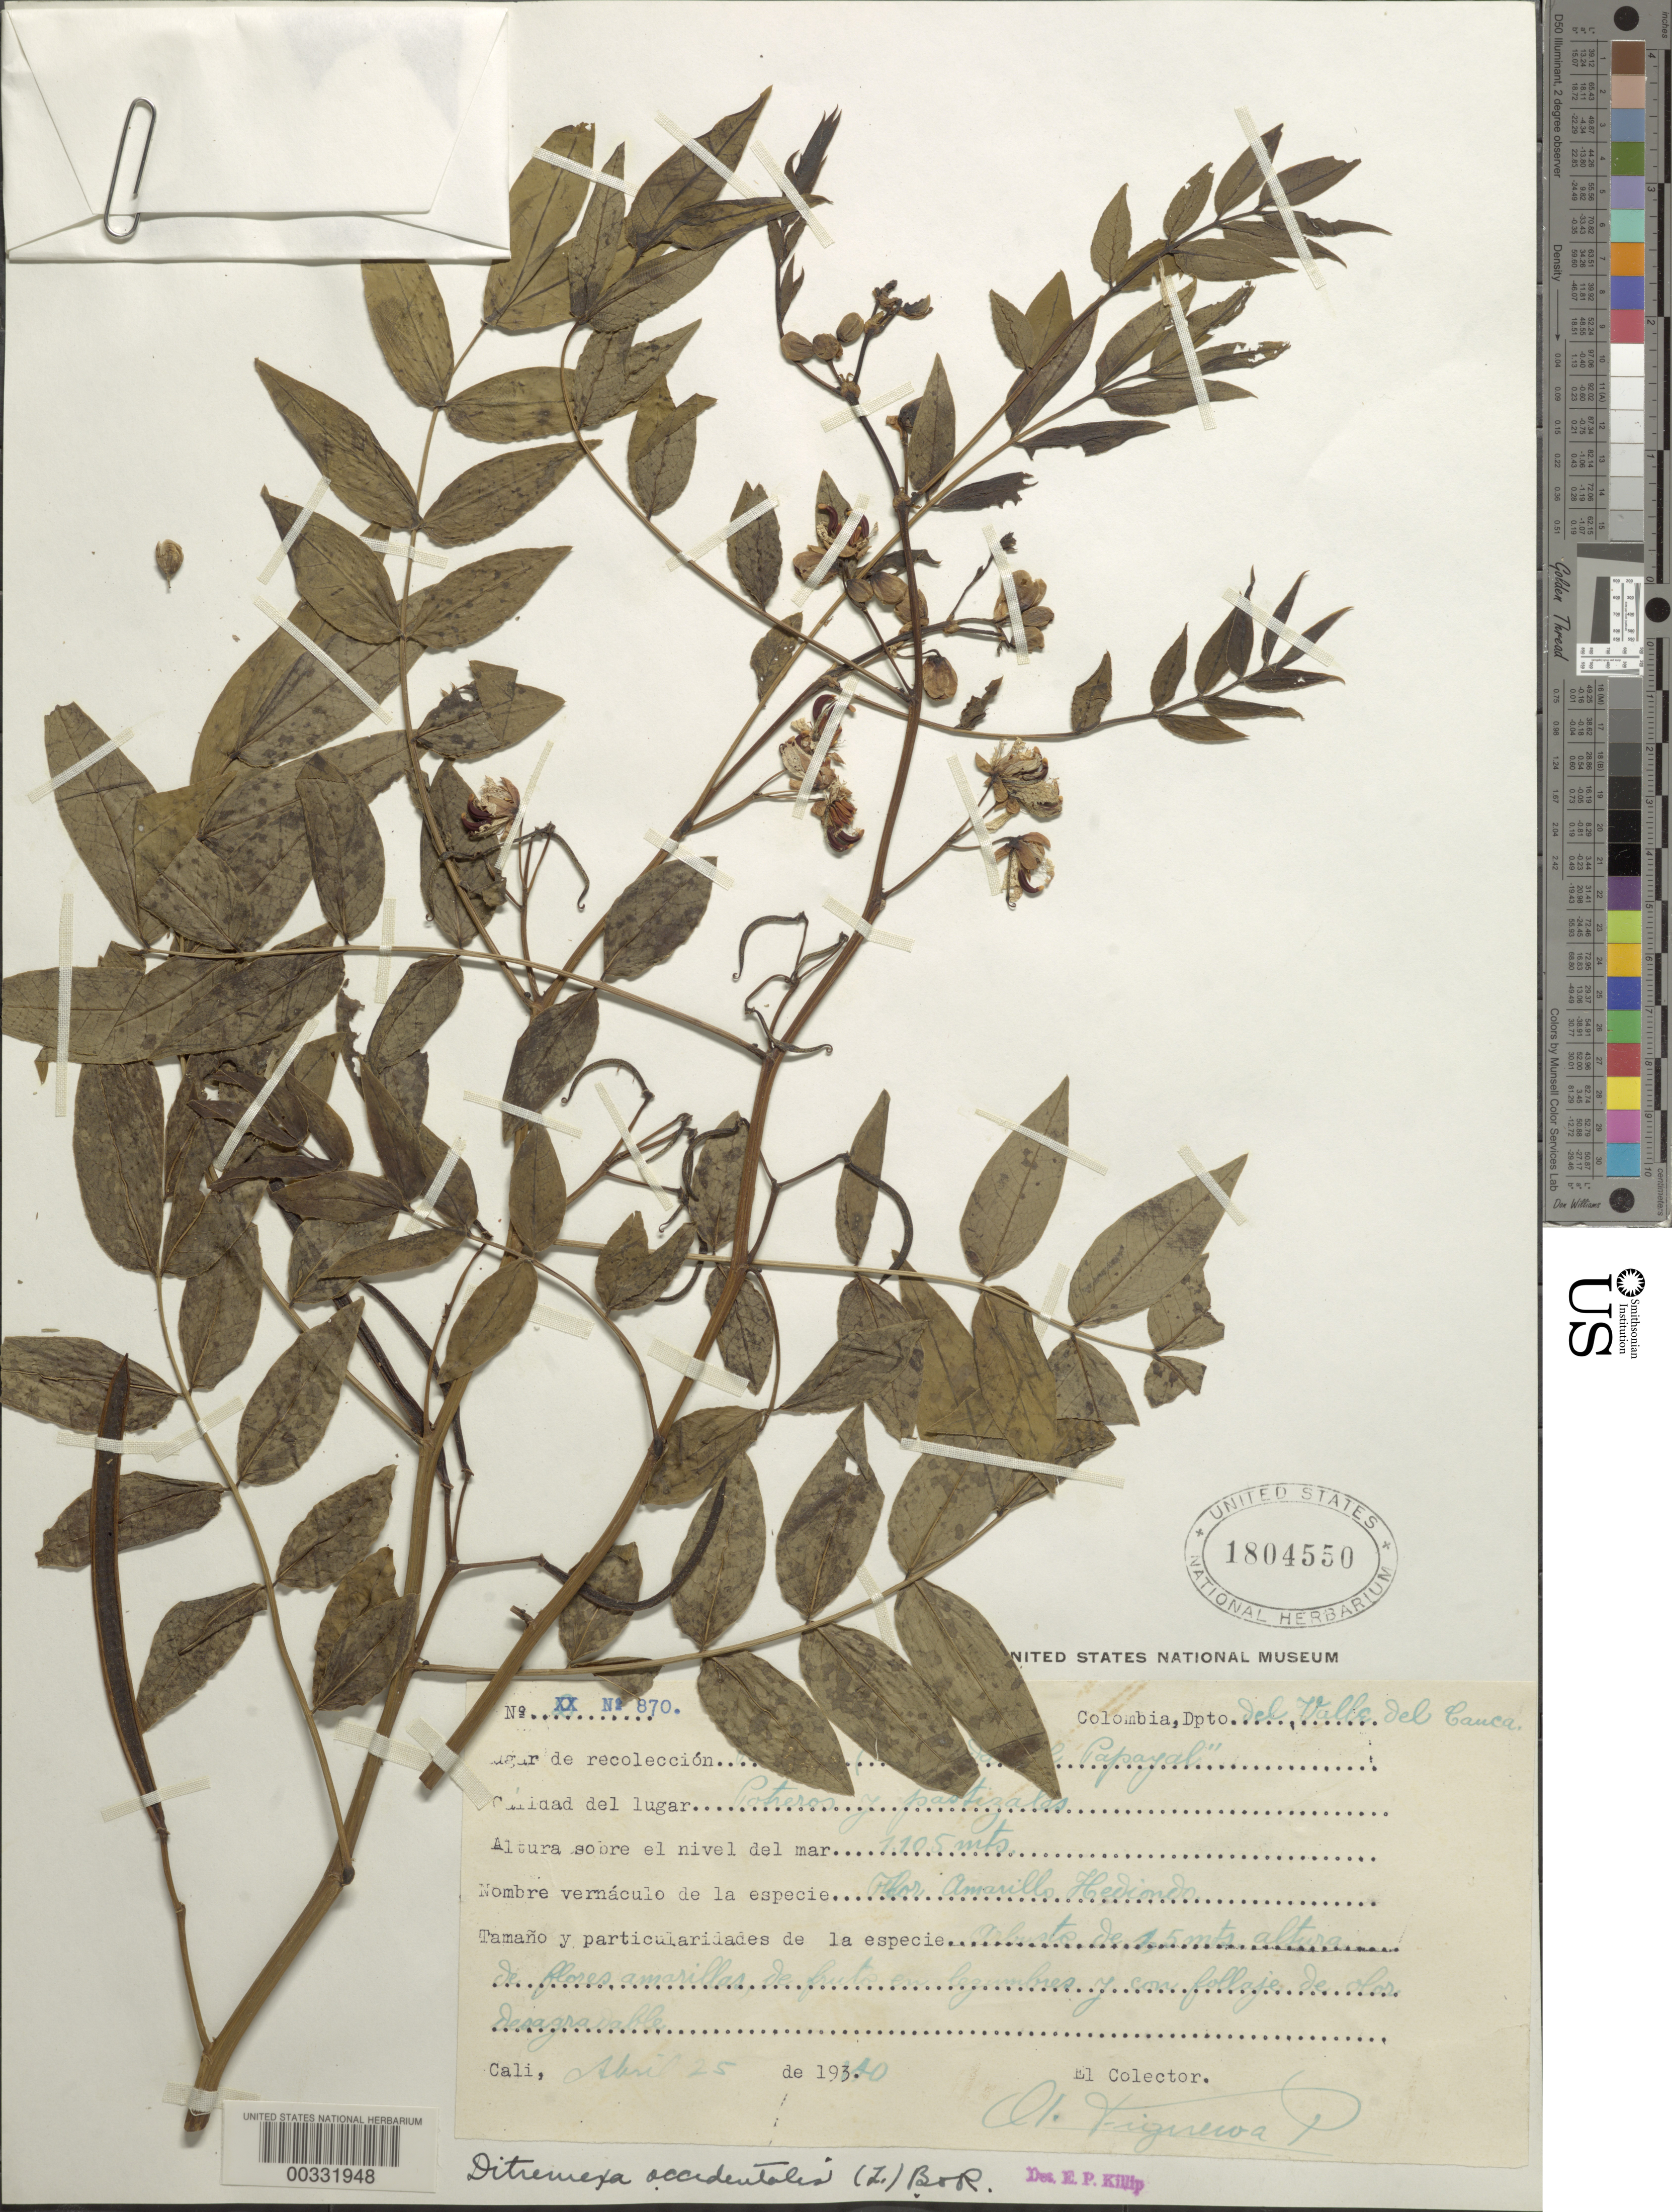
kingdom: Plantae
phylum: Tracheophyta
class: Magnoliopsida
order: Fabales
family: Fabaceae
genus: Senna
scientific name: Senna occidentalis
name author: (L.) Link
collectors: O. Vignuoa P.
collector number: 870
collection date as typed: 25 Apr 1940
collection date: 1940-04-25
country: Colombia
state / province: Valle del Cauca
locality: Potreros and Pastizales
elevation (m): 1105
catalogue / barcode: US 1804450